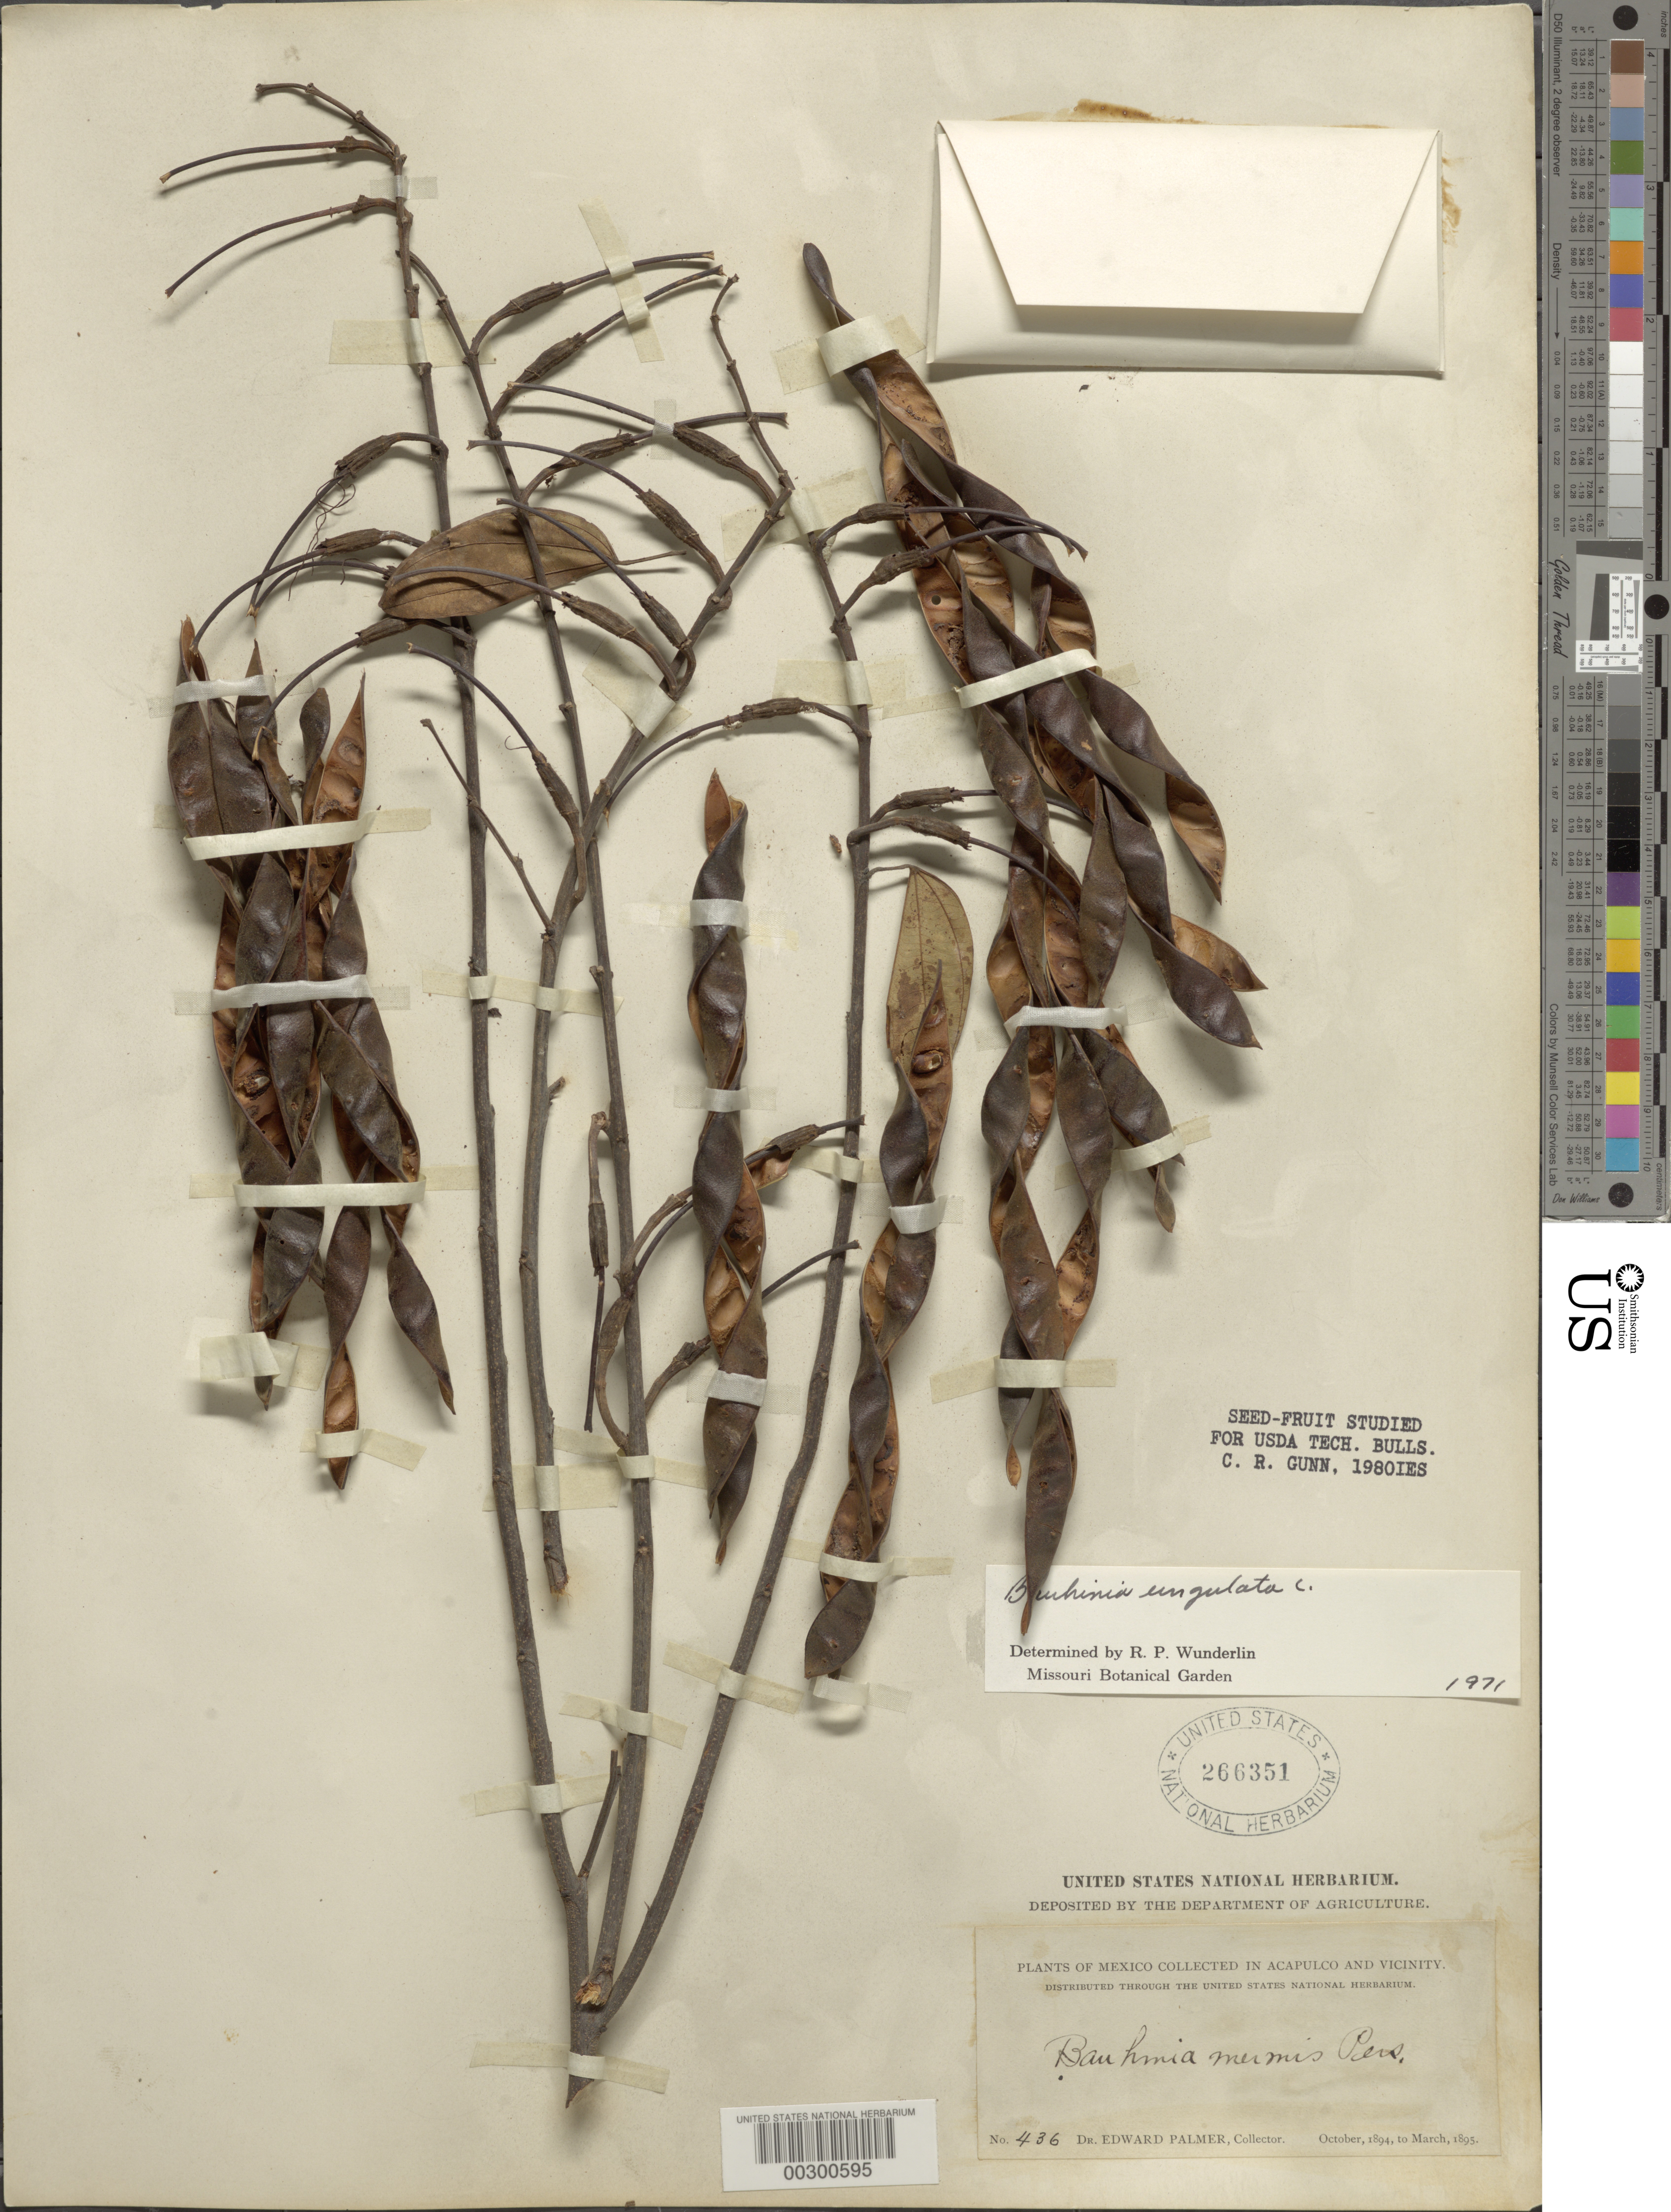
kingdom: Plantae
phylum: Tracheophyta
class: Magnoliopsida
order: Fabales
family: Fabaceae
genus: Bauhinia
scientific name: Bauhinia ungulata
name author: L.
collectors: E. Palmer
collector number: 436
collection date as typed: Oct 1894 to -- Mar 1895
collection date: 1894-10/1895-03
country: Mexico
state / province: Guerrero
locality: Acapulco and vicinity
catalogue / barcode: US 266351